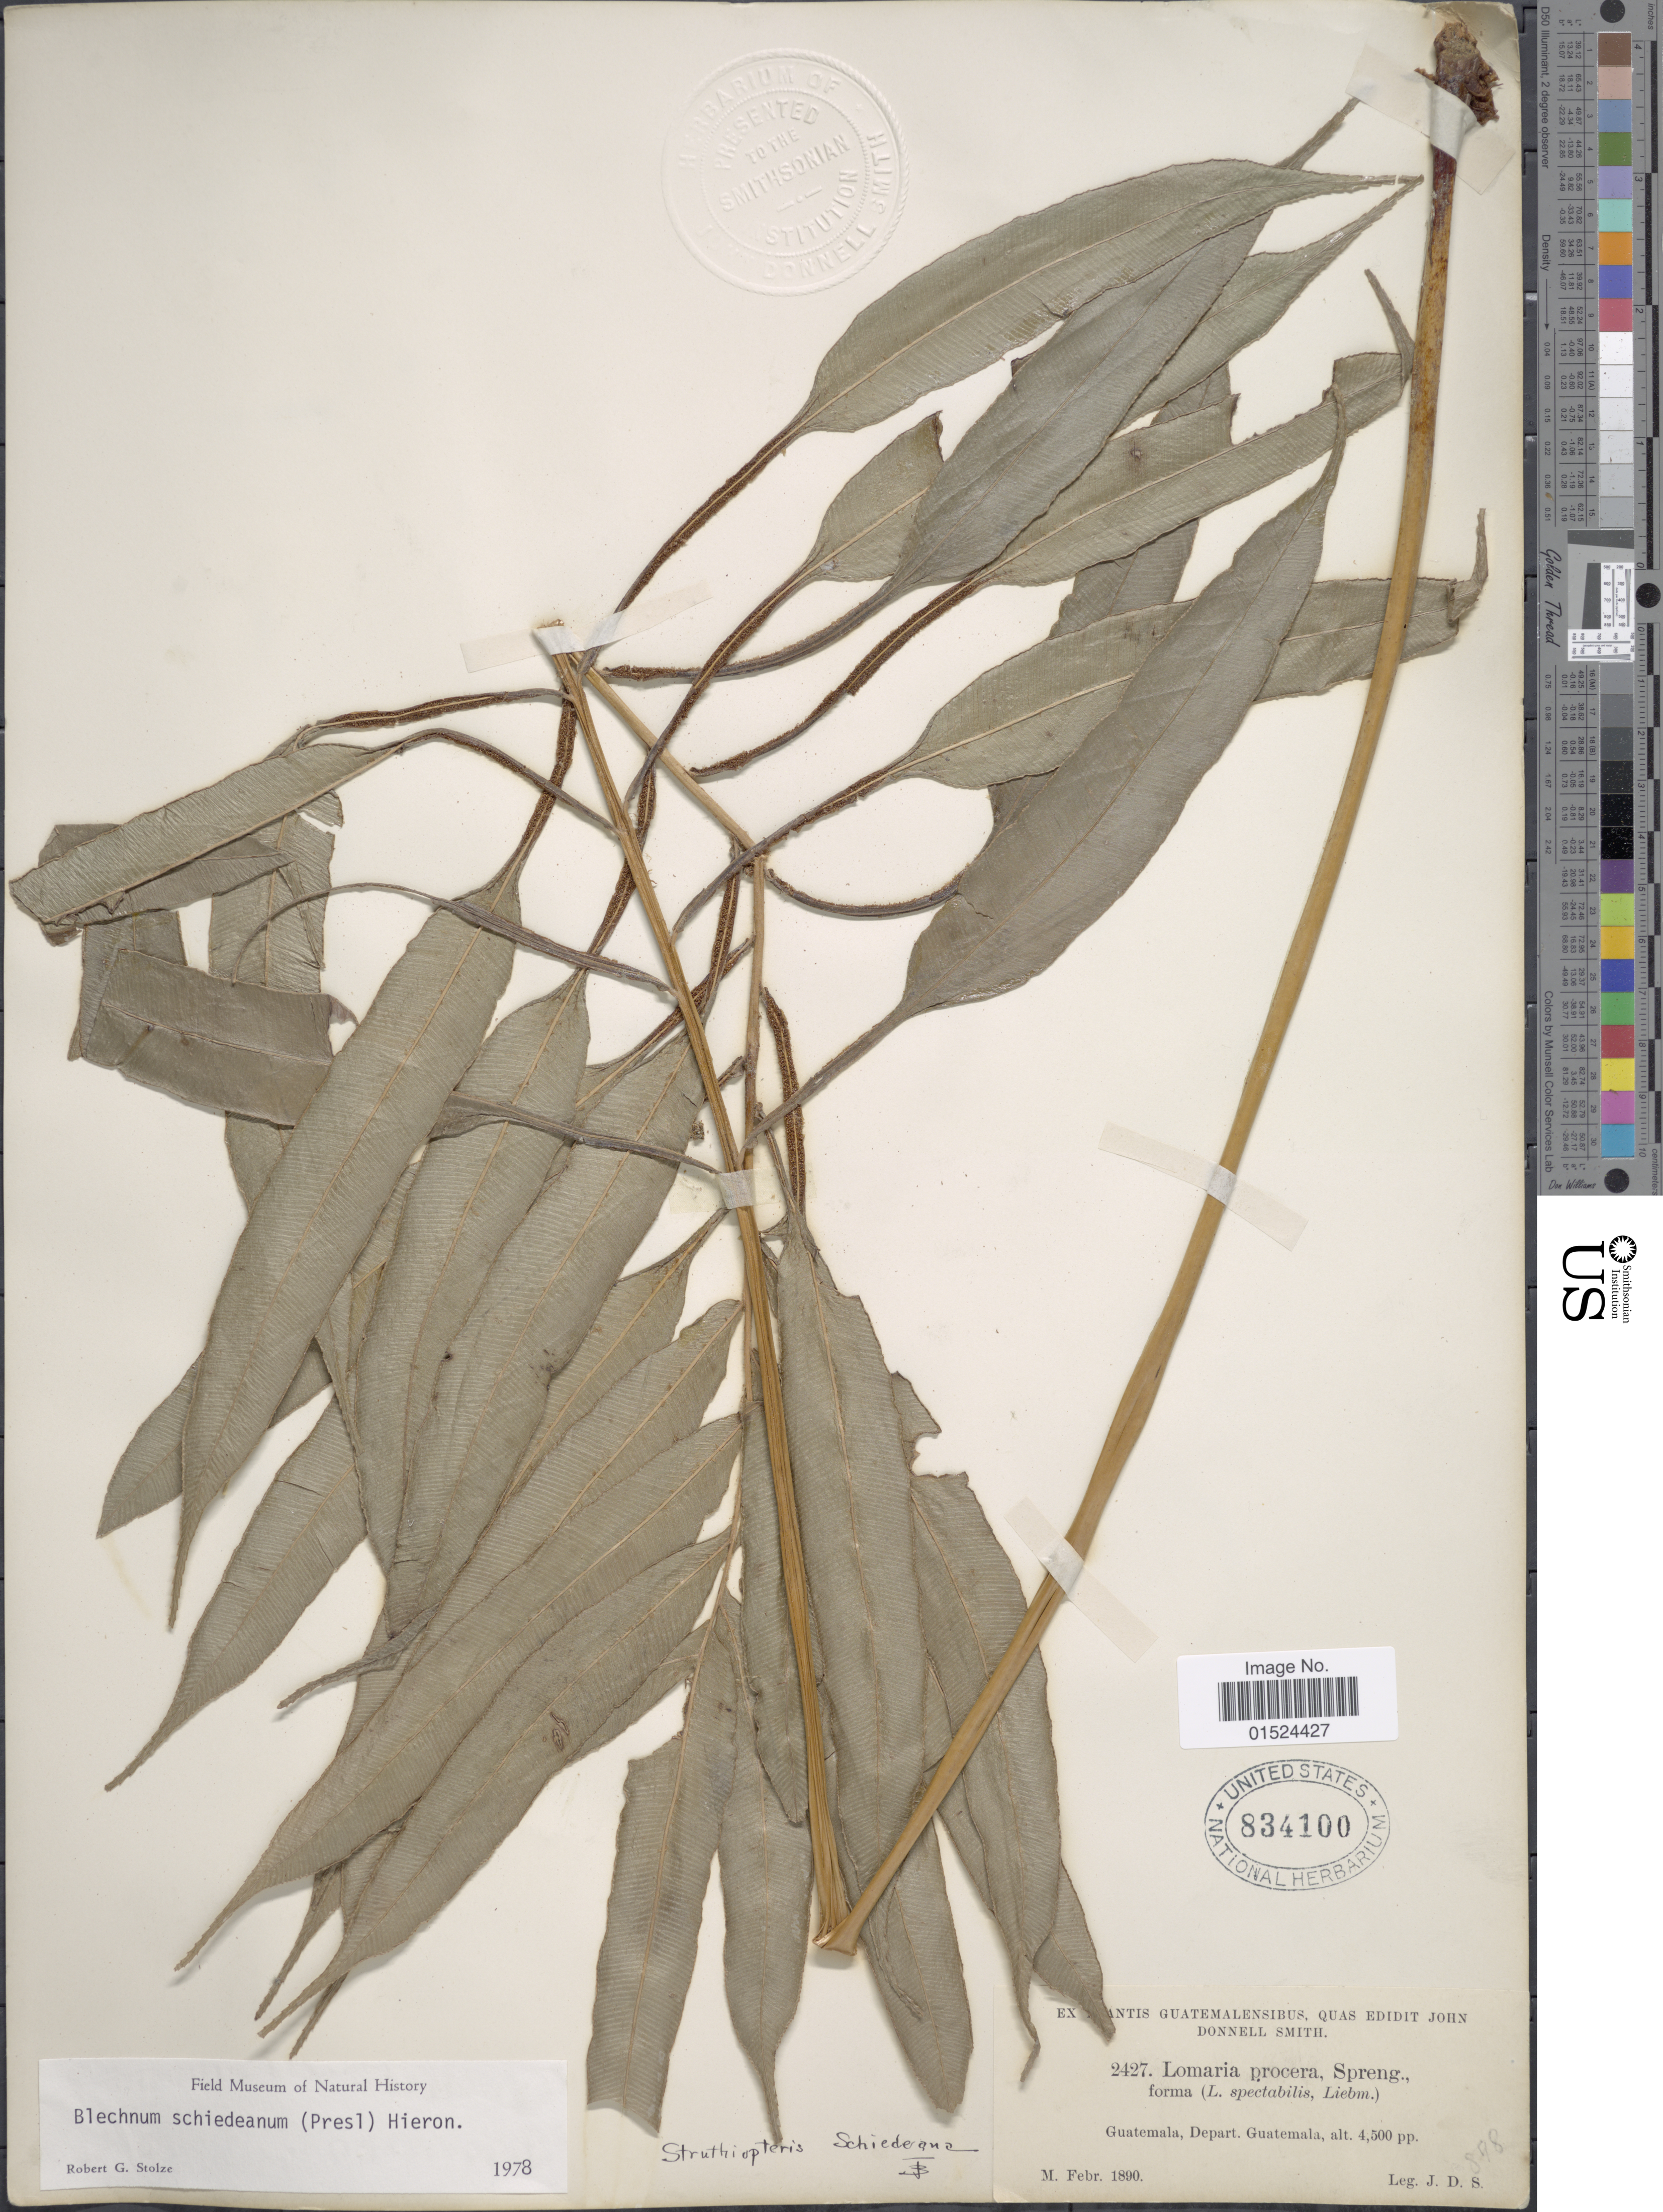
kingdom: Plantae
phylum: Tracheophyta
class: Polypodiopsida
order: Polypodiales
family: Blechnaceae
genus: Blechnum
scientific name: Blechnum schiedeanum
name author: (Schltdl. ex C. Presl) Hieron.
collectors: J. Donnell Smith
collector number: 2427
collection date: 1890-02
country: Guatemala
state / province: Guatemala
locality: Guatemala, Depart. Guatemala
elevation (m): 1372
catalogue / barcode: US 834100